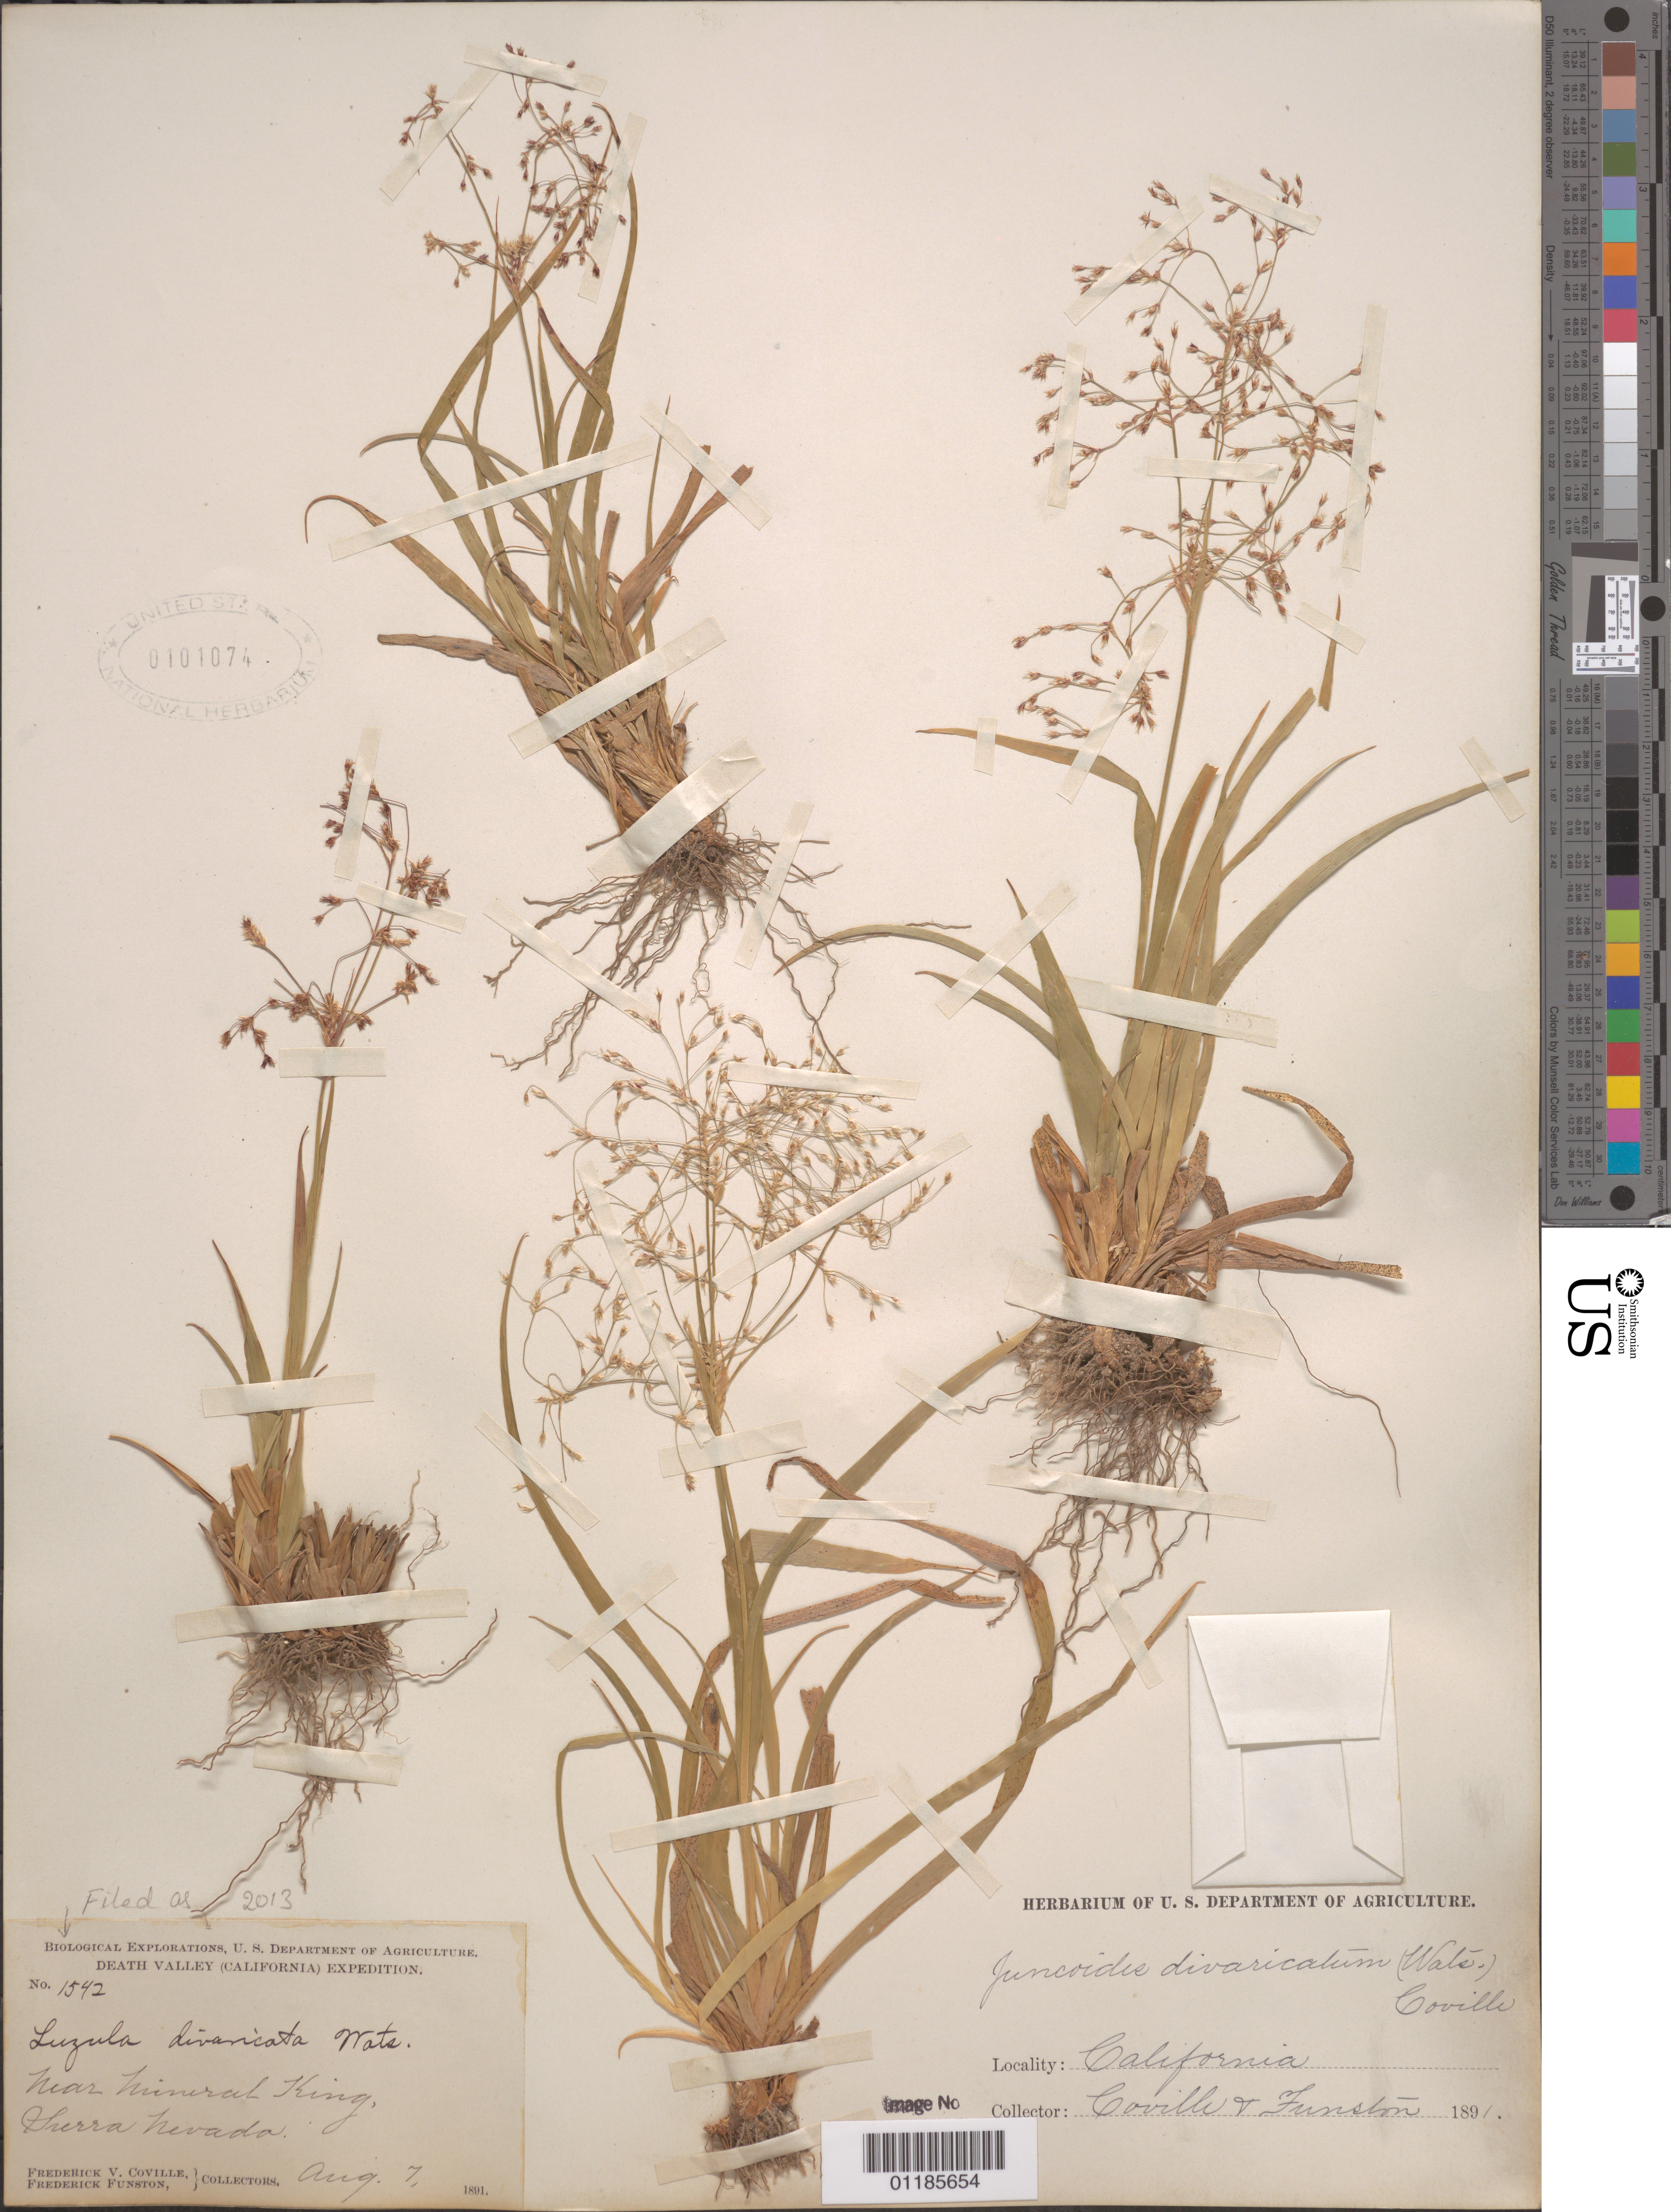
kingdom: Plantae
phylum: Tracheophyta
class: Liliopsida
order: Poales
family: Juncaceae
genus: Luzula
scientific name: Luzula divaricata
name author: S. Watson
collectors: F. V. Coville & F. Funston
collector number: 1542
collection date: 1891-08-07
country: United States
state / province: California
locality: Near Mineral King, Sierra Nevada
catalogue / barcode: US 101074